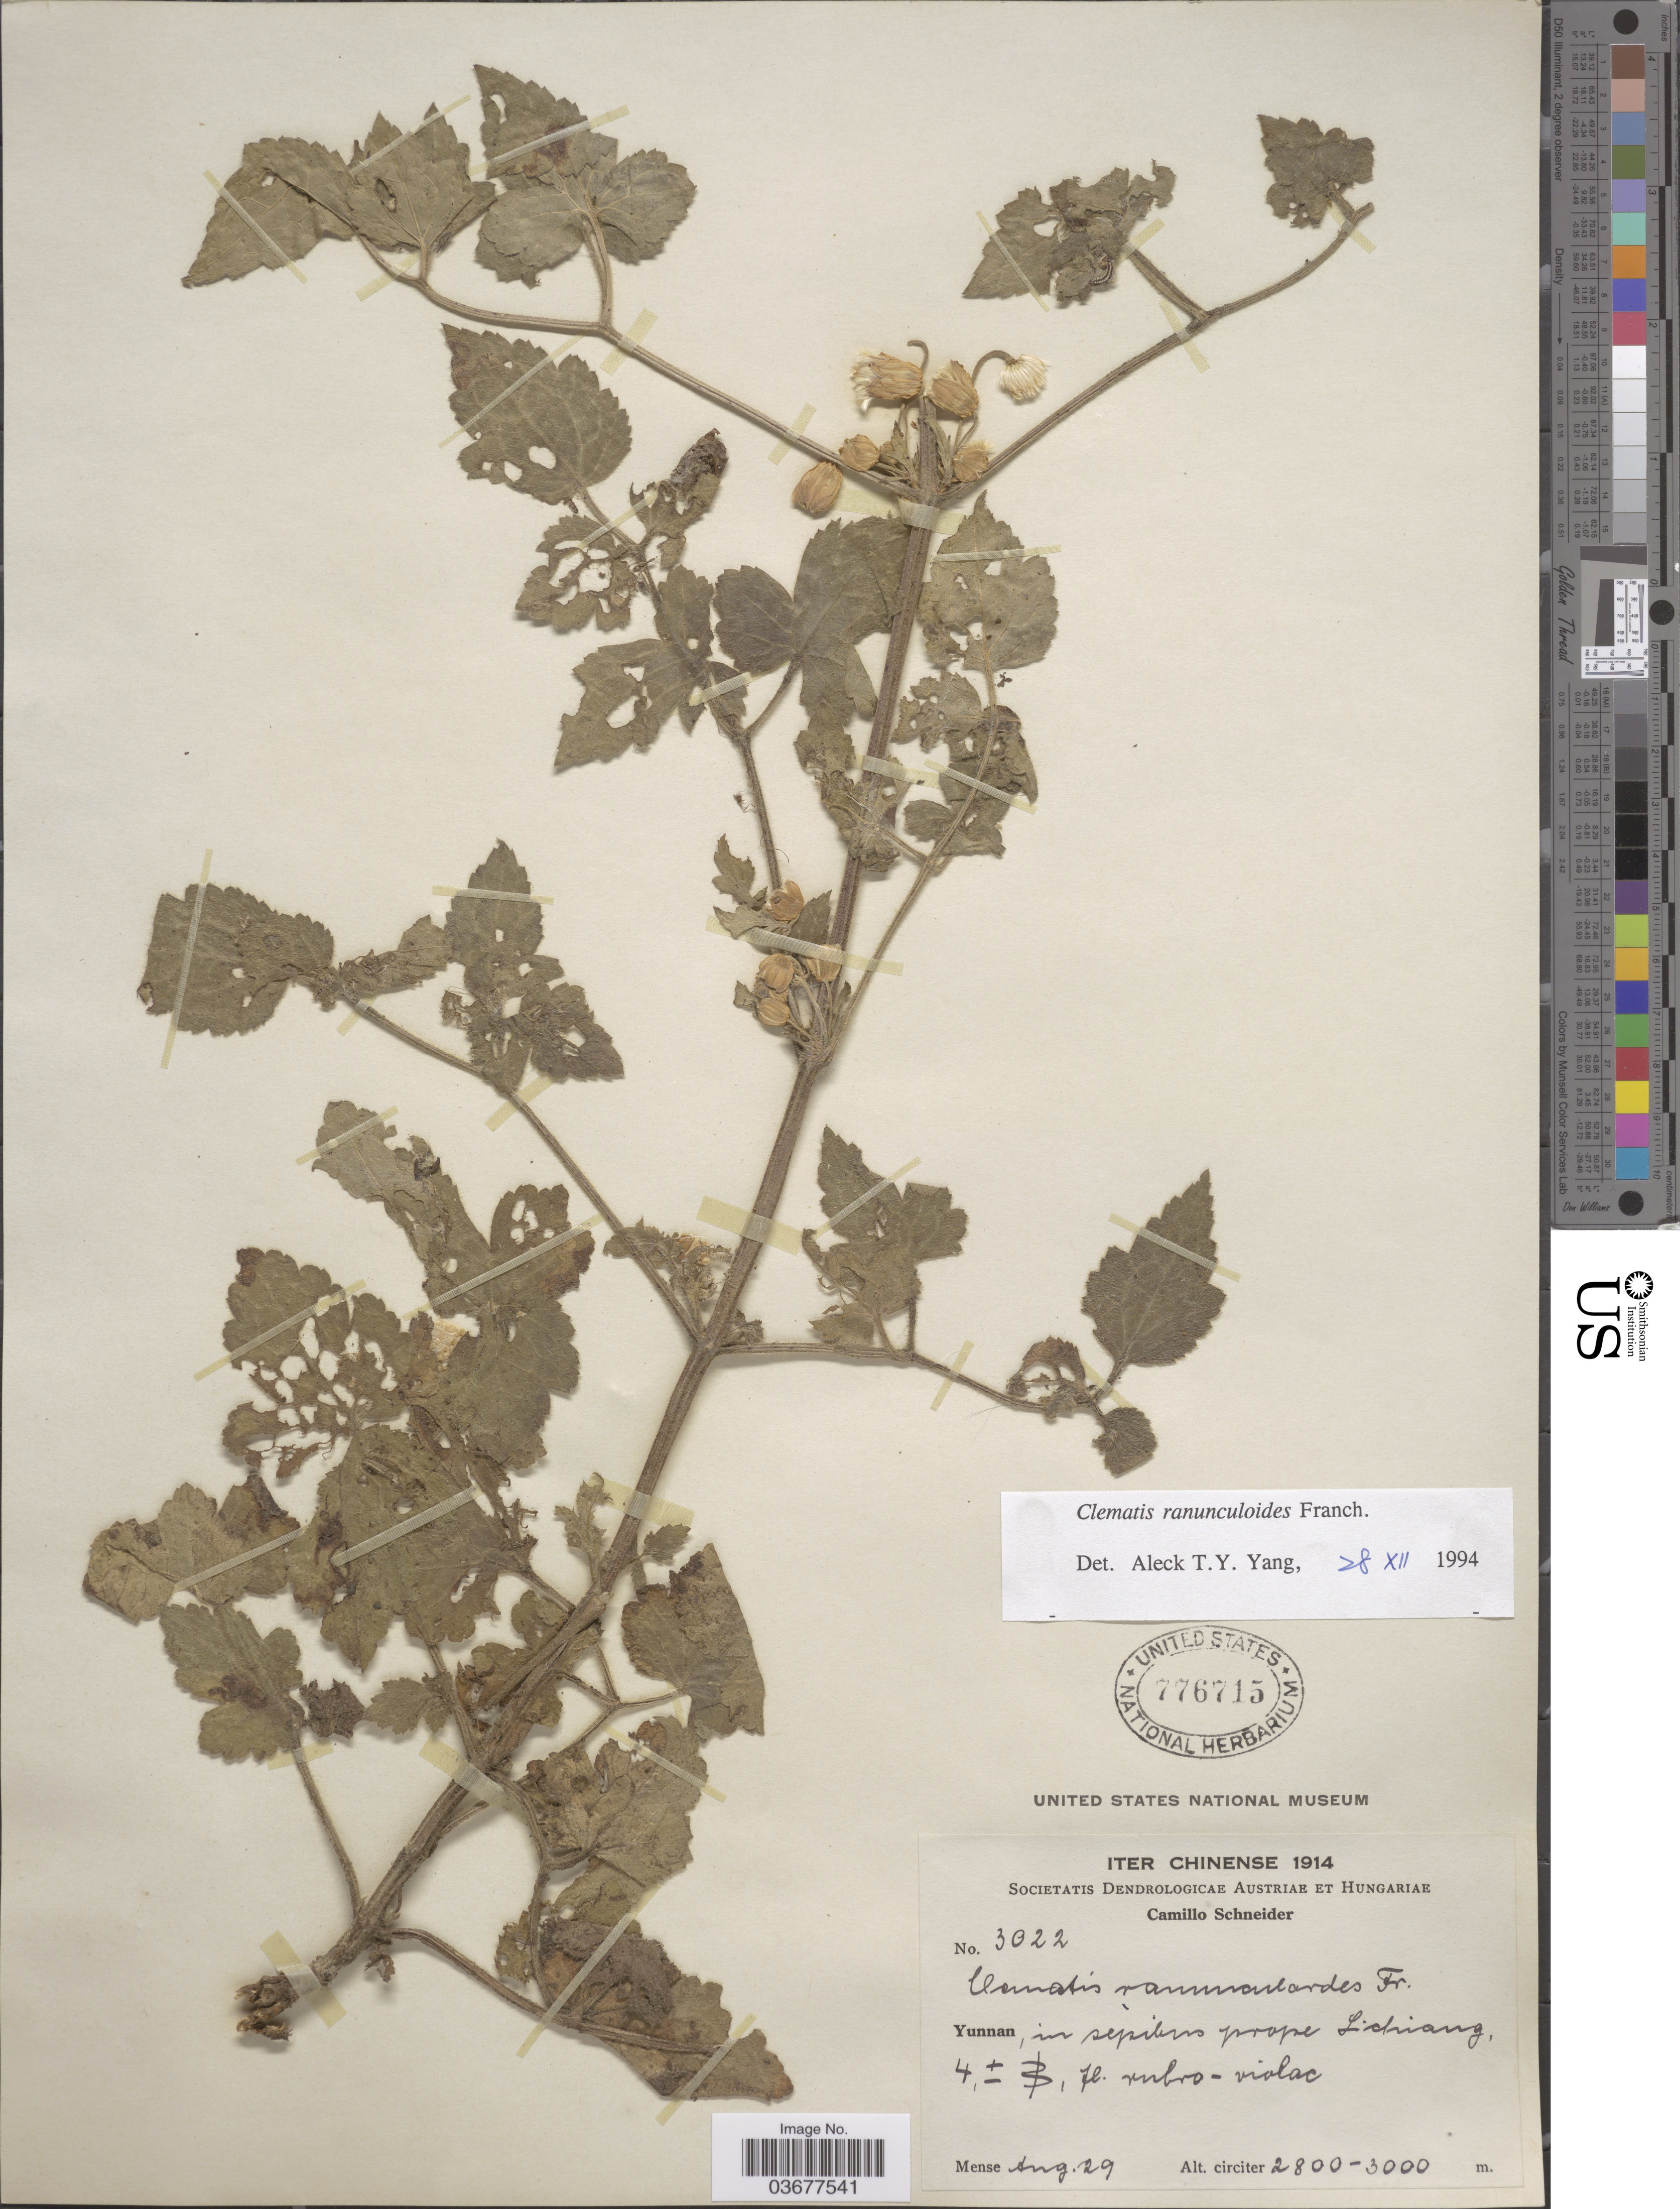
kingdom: Plantae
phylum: Tracheophyta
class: Magnoliopsida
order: Ranunculales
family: Ranunculaceae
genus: Clematis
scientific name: Clematis ranunculoides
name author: Franch.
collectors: C. K. Schneider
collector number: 3022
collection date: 1914-08-29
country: China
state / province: Yunnan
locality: In sepibus prope Lichiang.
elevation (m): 2800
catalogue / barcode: US 776715